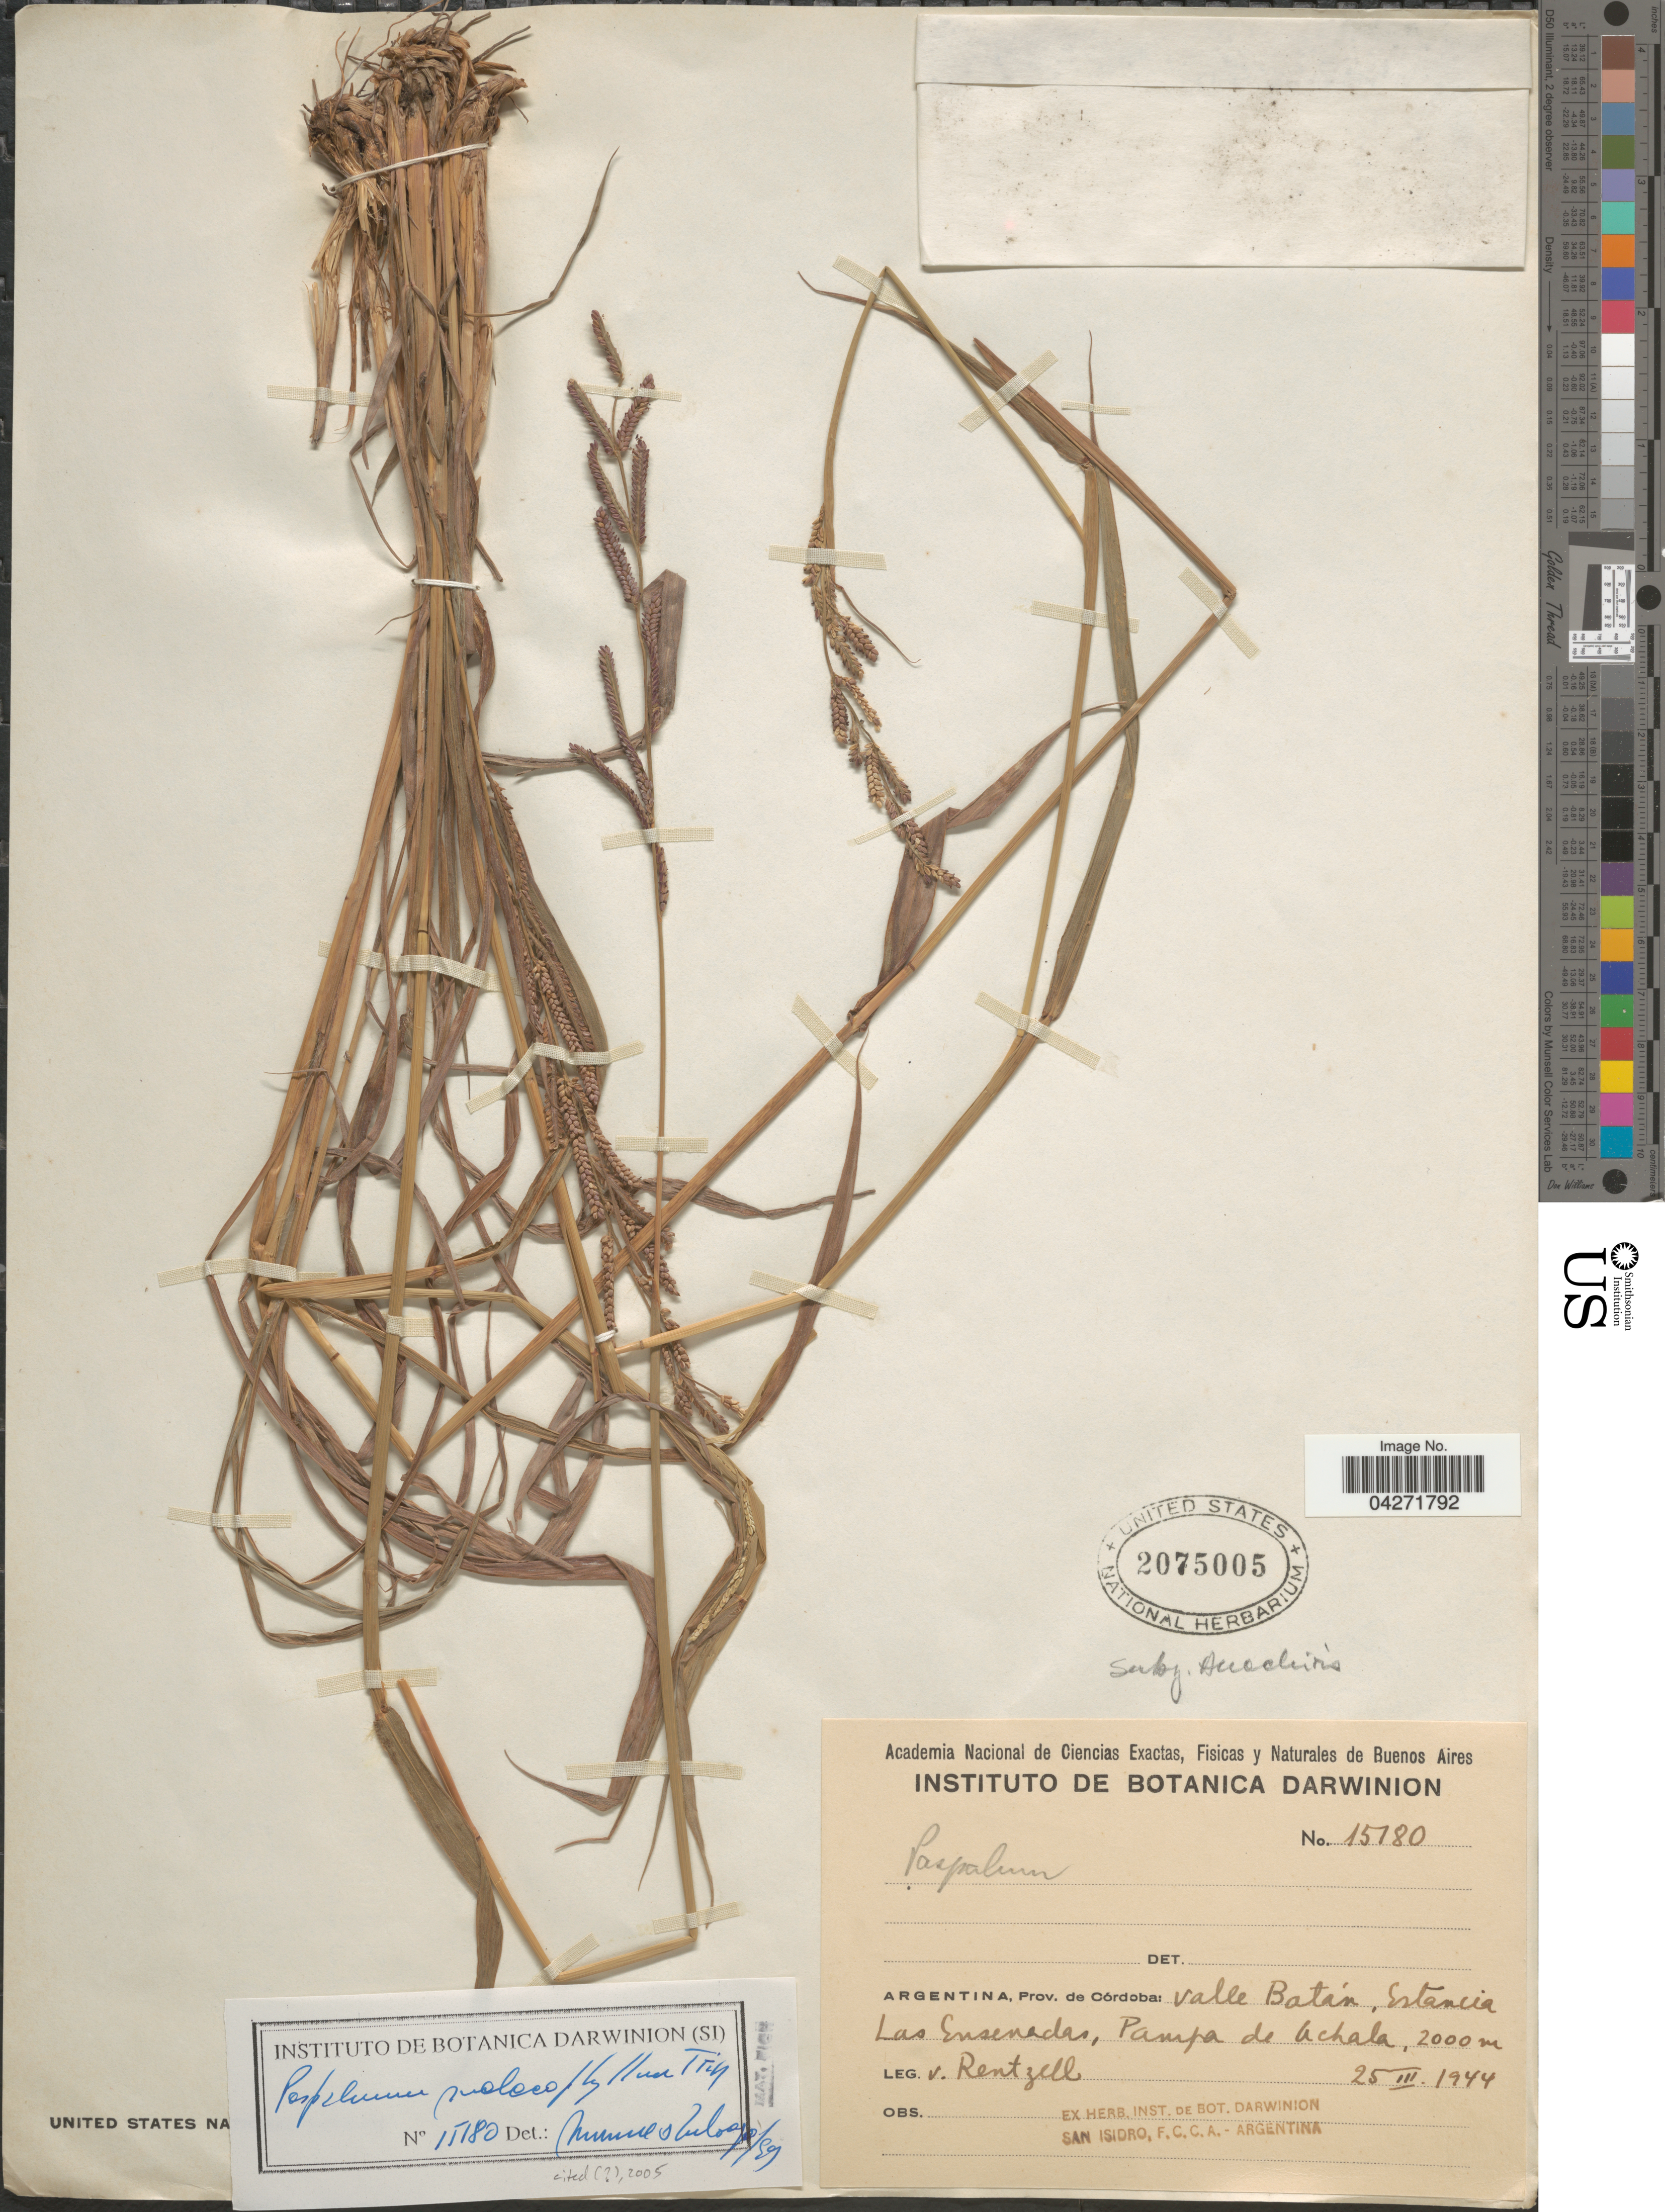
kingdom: Plantae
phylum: Tracheophyta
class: Liliopsida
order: Poales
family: Poaceae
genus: Paspalum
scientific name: Paspalum malacophyllum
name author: Trin.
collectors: v. Rentzell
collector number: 15180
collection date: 1944-03-25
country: Argentina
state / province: Cordoba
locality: Valle Batán, Estancia Las Ensenadas, Pampa de Achala.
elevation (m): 2000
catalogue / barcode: US 2075005